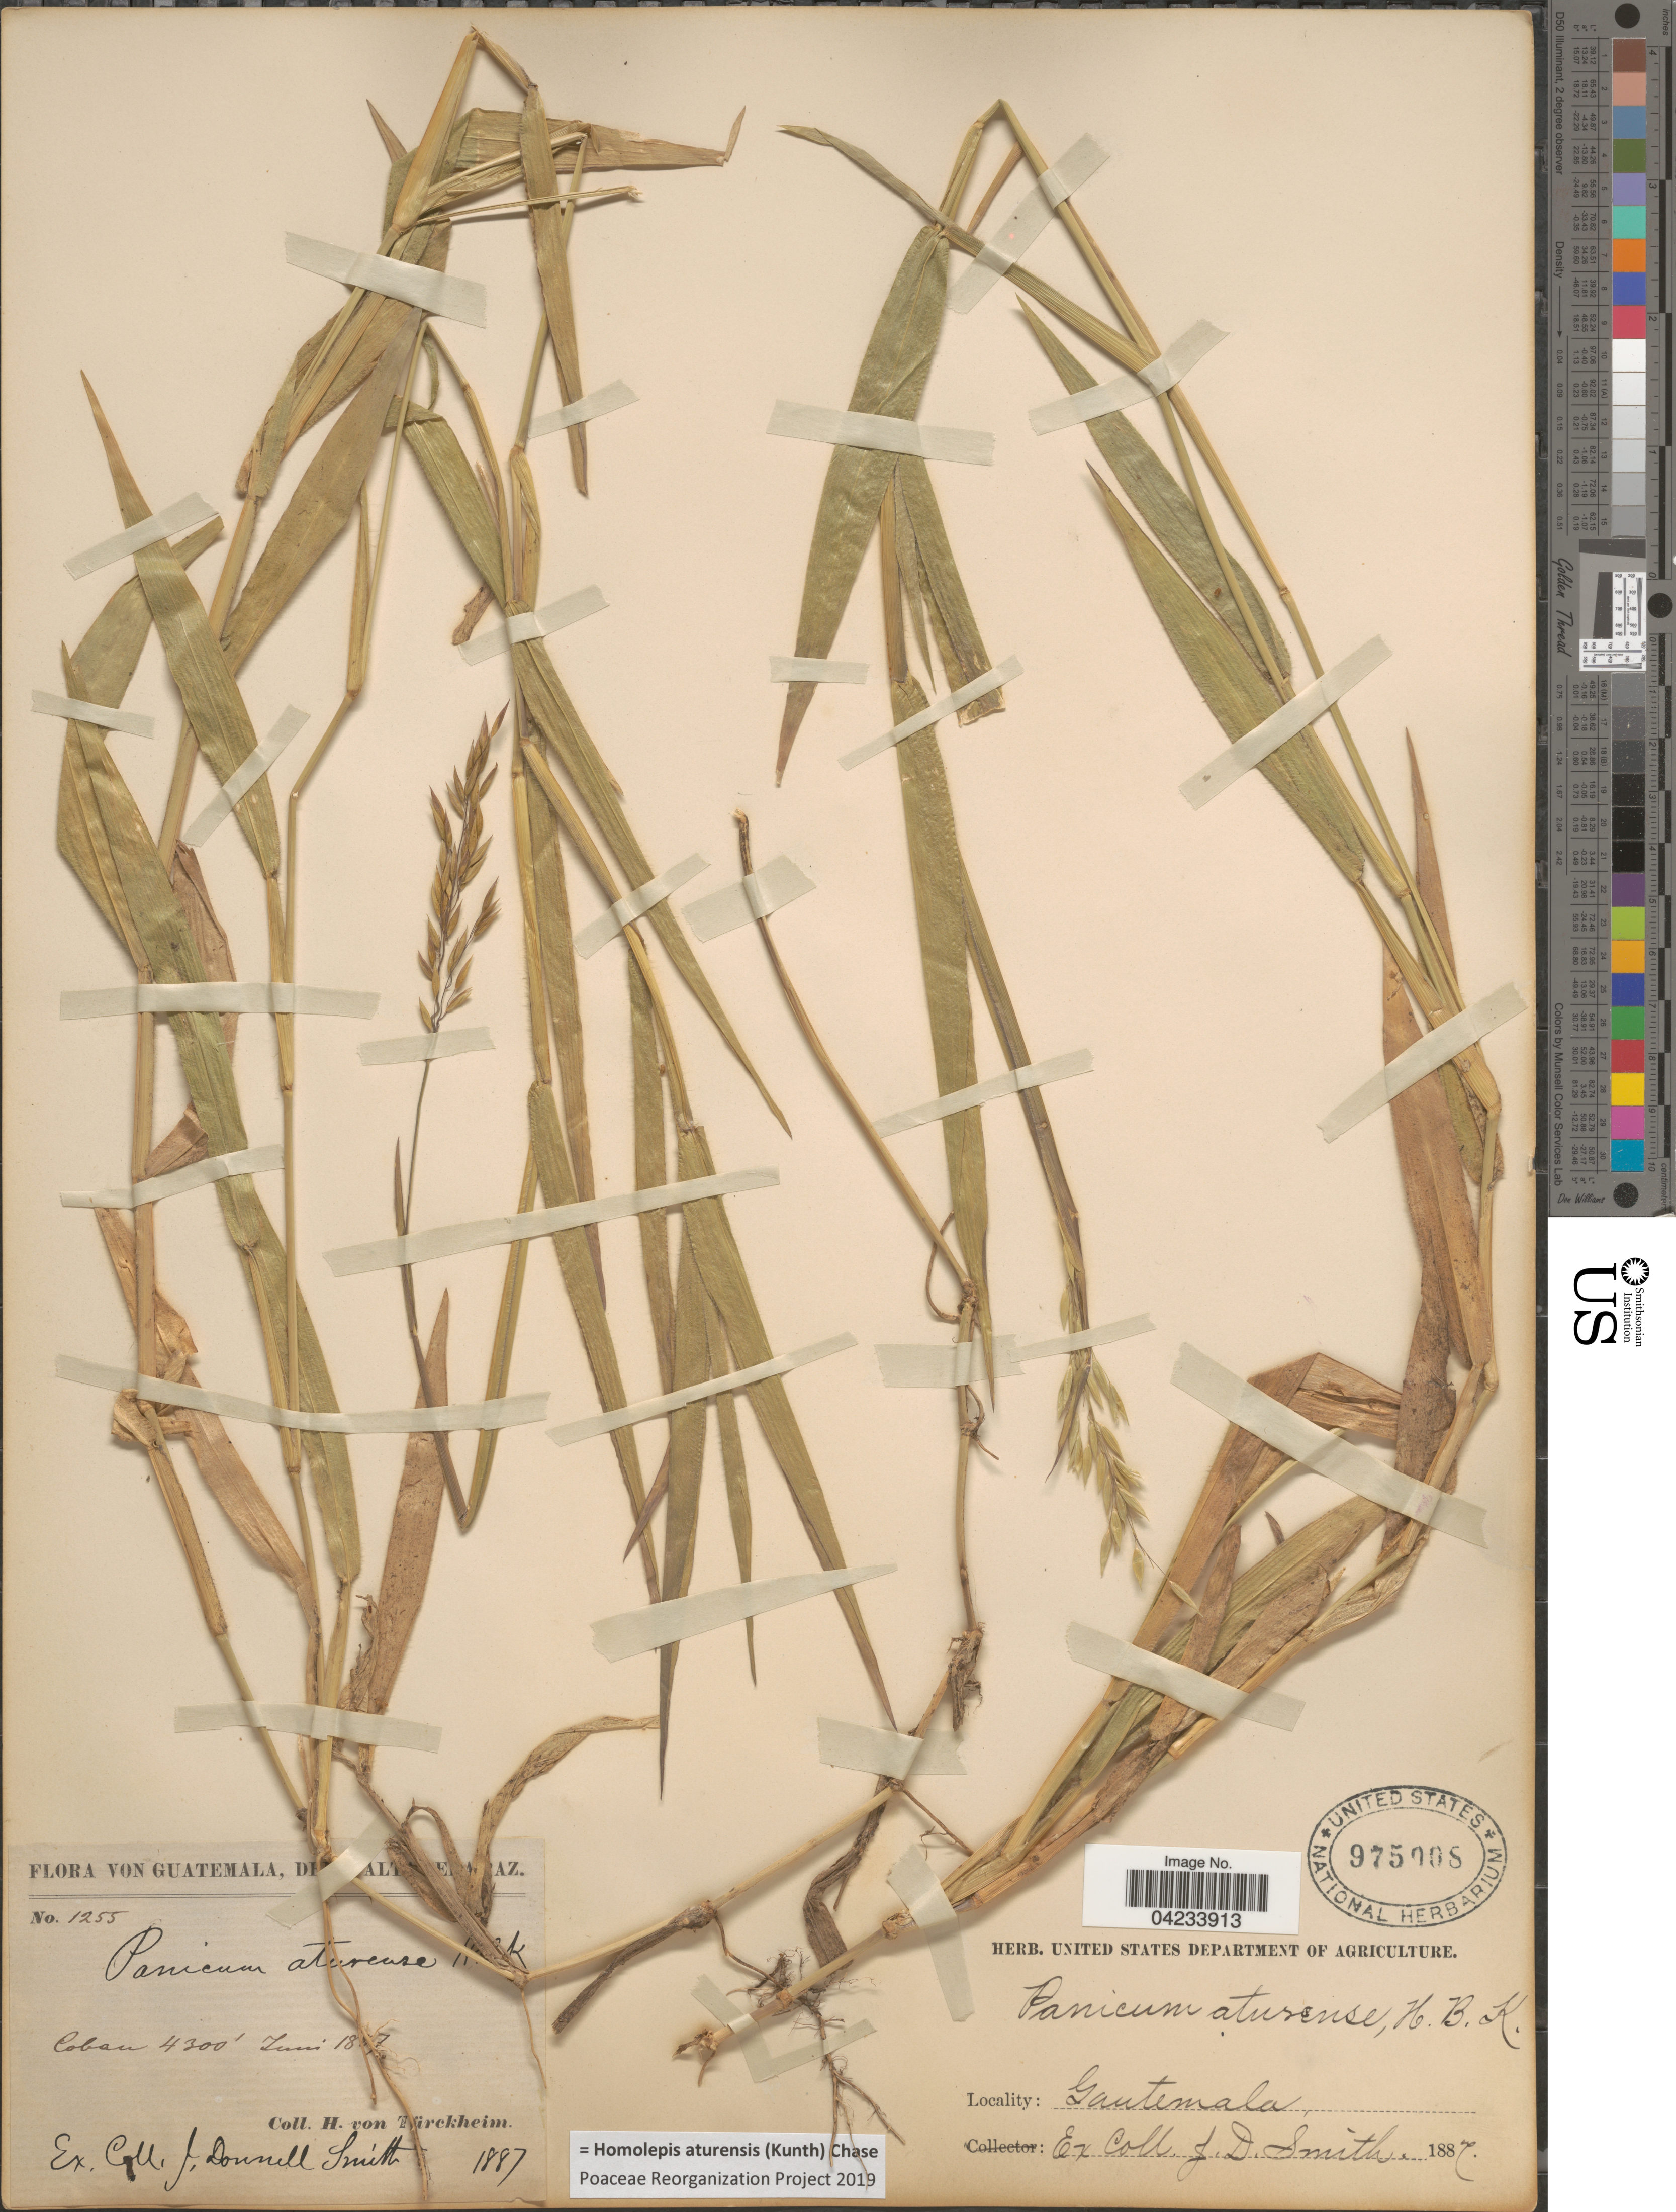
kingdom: Plantae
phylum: Tracheophyta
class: Liliopsida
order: Poales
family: Poaceae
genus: Homolepis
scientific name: Homolepis aturensis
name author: (Kunth) Chase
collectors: H. von Türckheim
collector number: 1255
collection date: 1887-06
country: Guatemala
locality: D [illegible text] Al [illegible text] az. Coba.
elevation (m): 1311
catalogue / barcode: US 975008